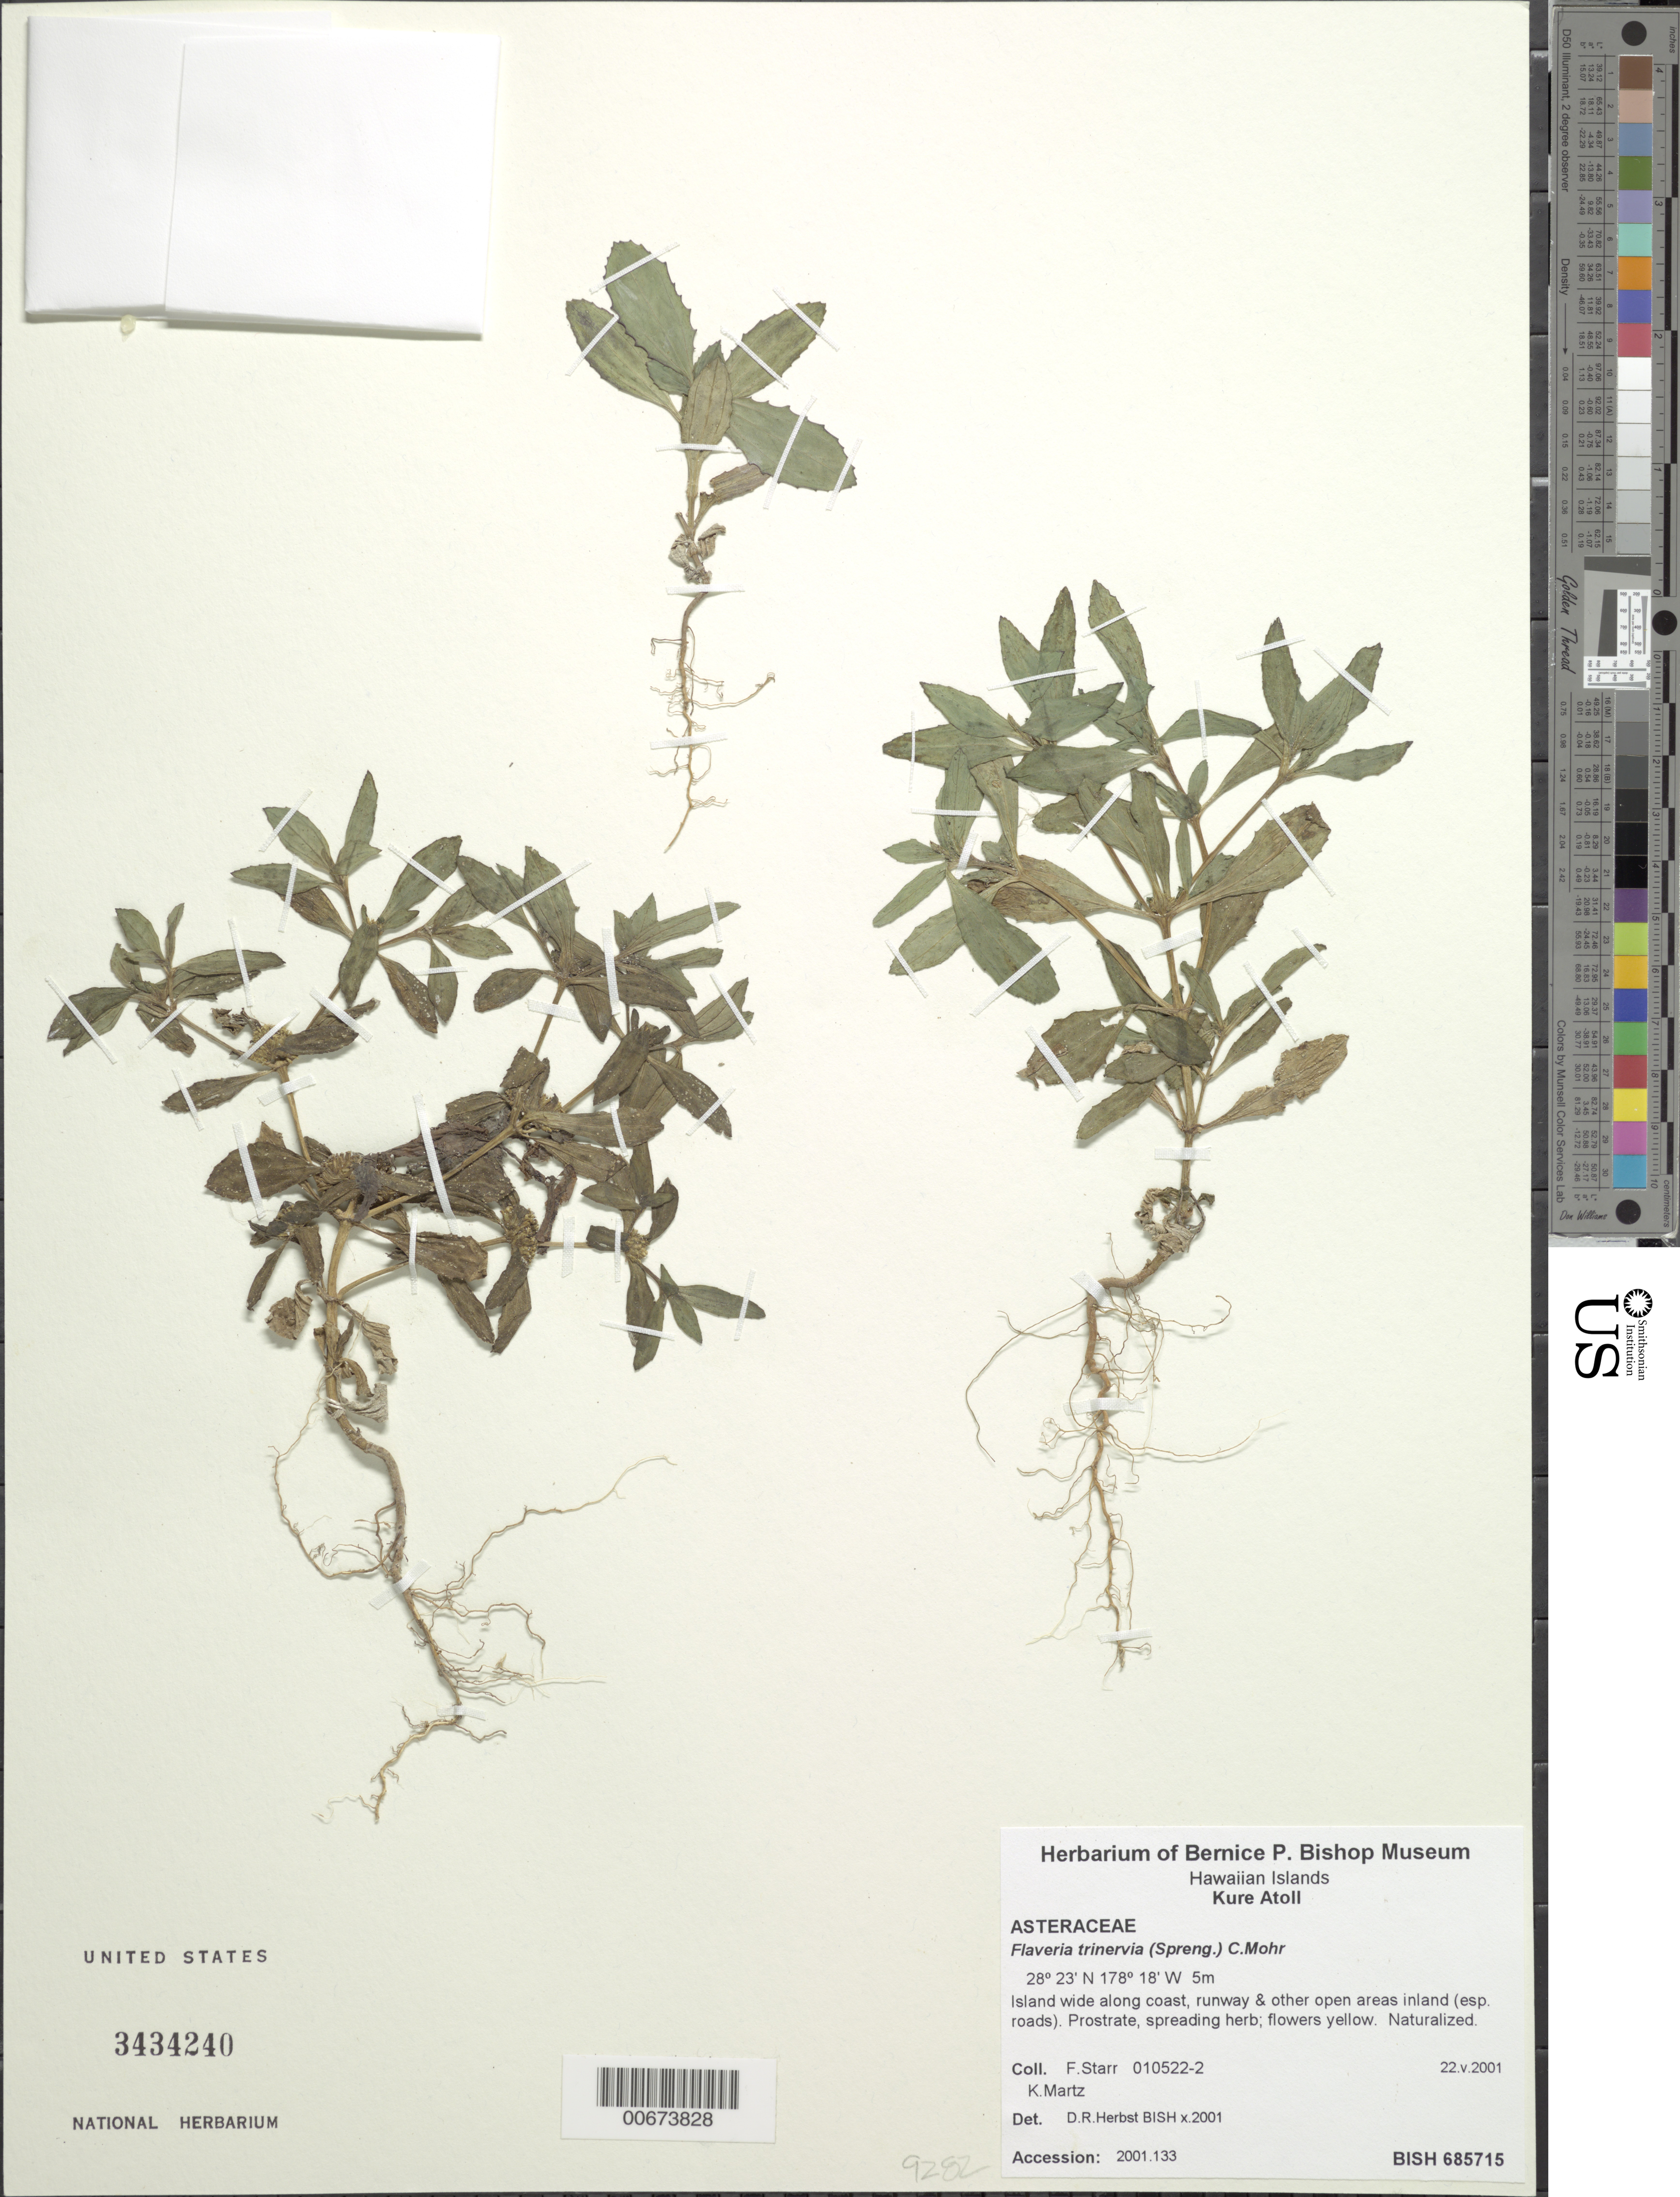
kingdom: Plantae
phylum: Tracheophyta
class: Magnoliopsida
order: Asterales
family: Asteraceae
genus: Flaveria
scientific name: Flaveria trinervia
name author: (Spreng.) C. Mohr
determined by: Herbst, D. R.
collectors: F. Starr & K. Martz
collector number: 010522-2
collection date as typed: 22 May 2001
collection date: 2001-05-22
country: United States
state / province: Hawaii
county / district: Honolulu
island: Kure Atoll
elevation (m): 5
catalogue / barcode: US 3434240